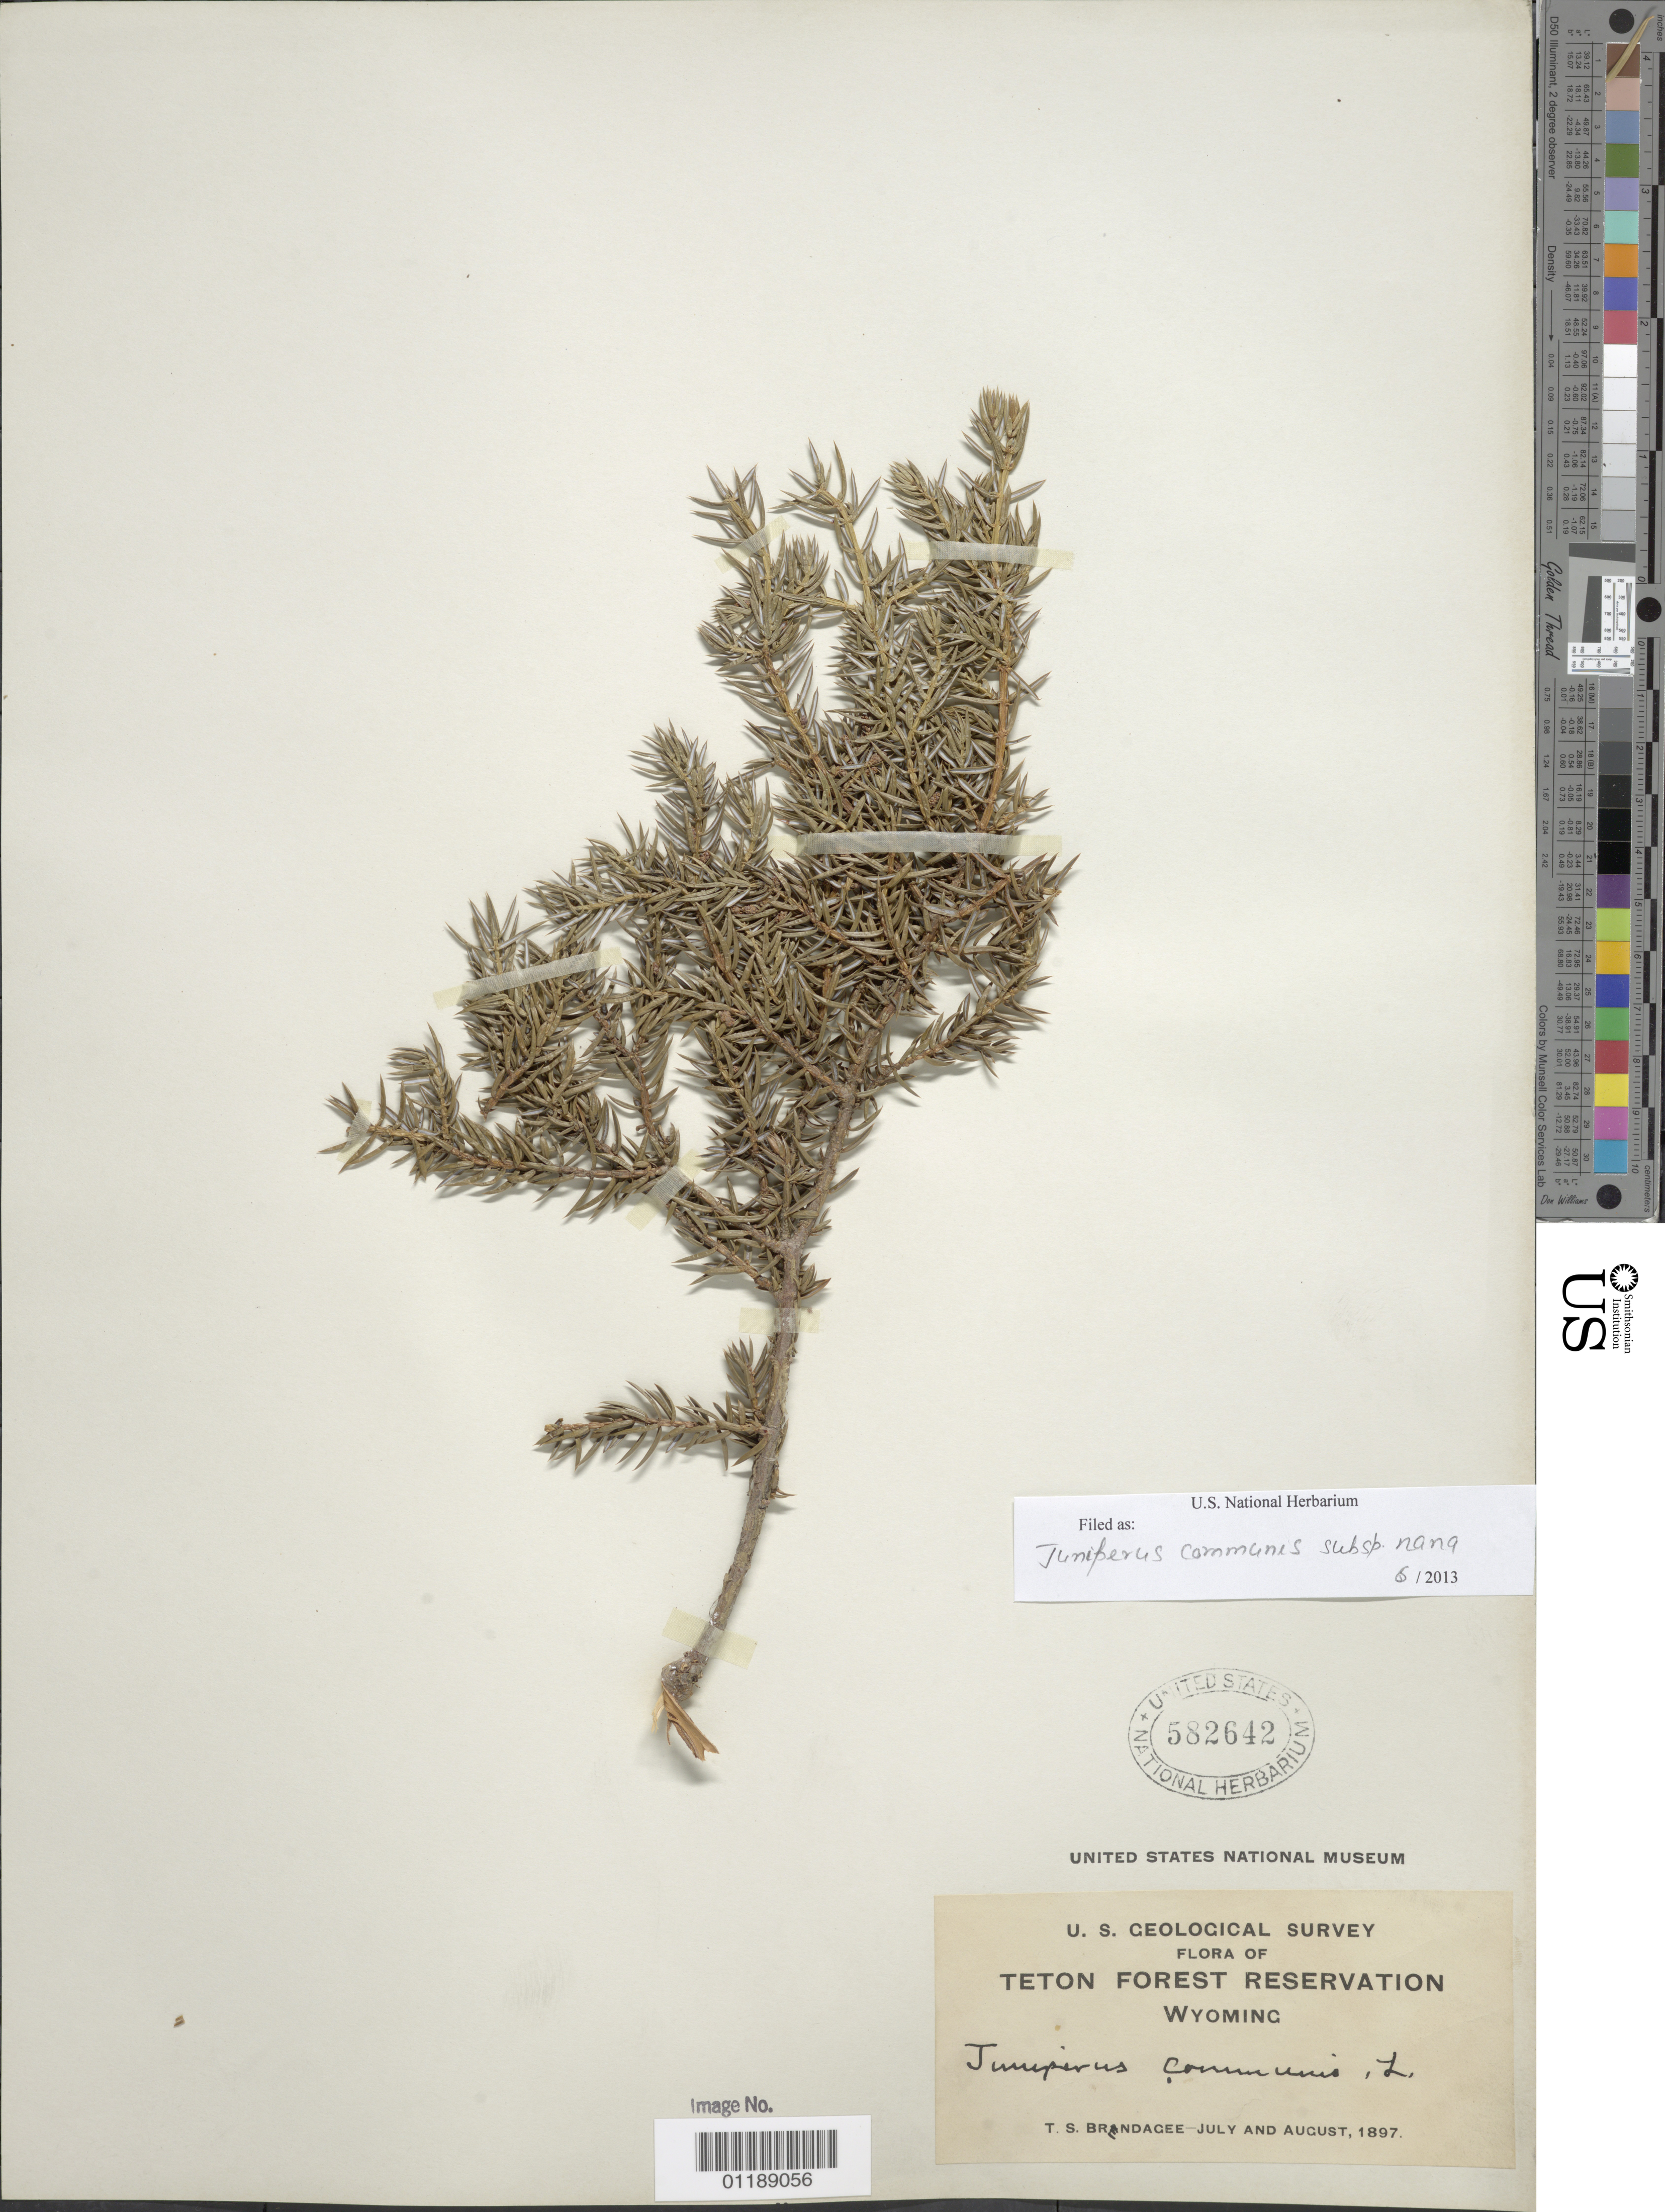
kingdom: Plantae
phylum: Tracheophyta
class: Pinopsida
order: Pinales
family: Cupressaceae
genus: Juniperus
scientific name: Juniperus communis subsp. nana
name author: (Willd.) Syme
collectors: T. S. Brandegee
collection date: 1897-07/1897-08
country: United States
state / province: Wyoming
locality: Teton Forest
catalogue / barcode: US 582642